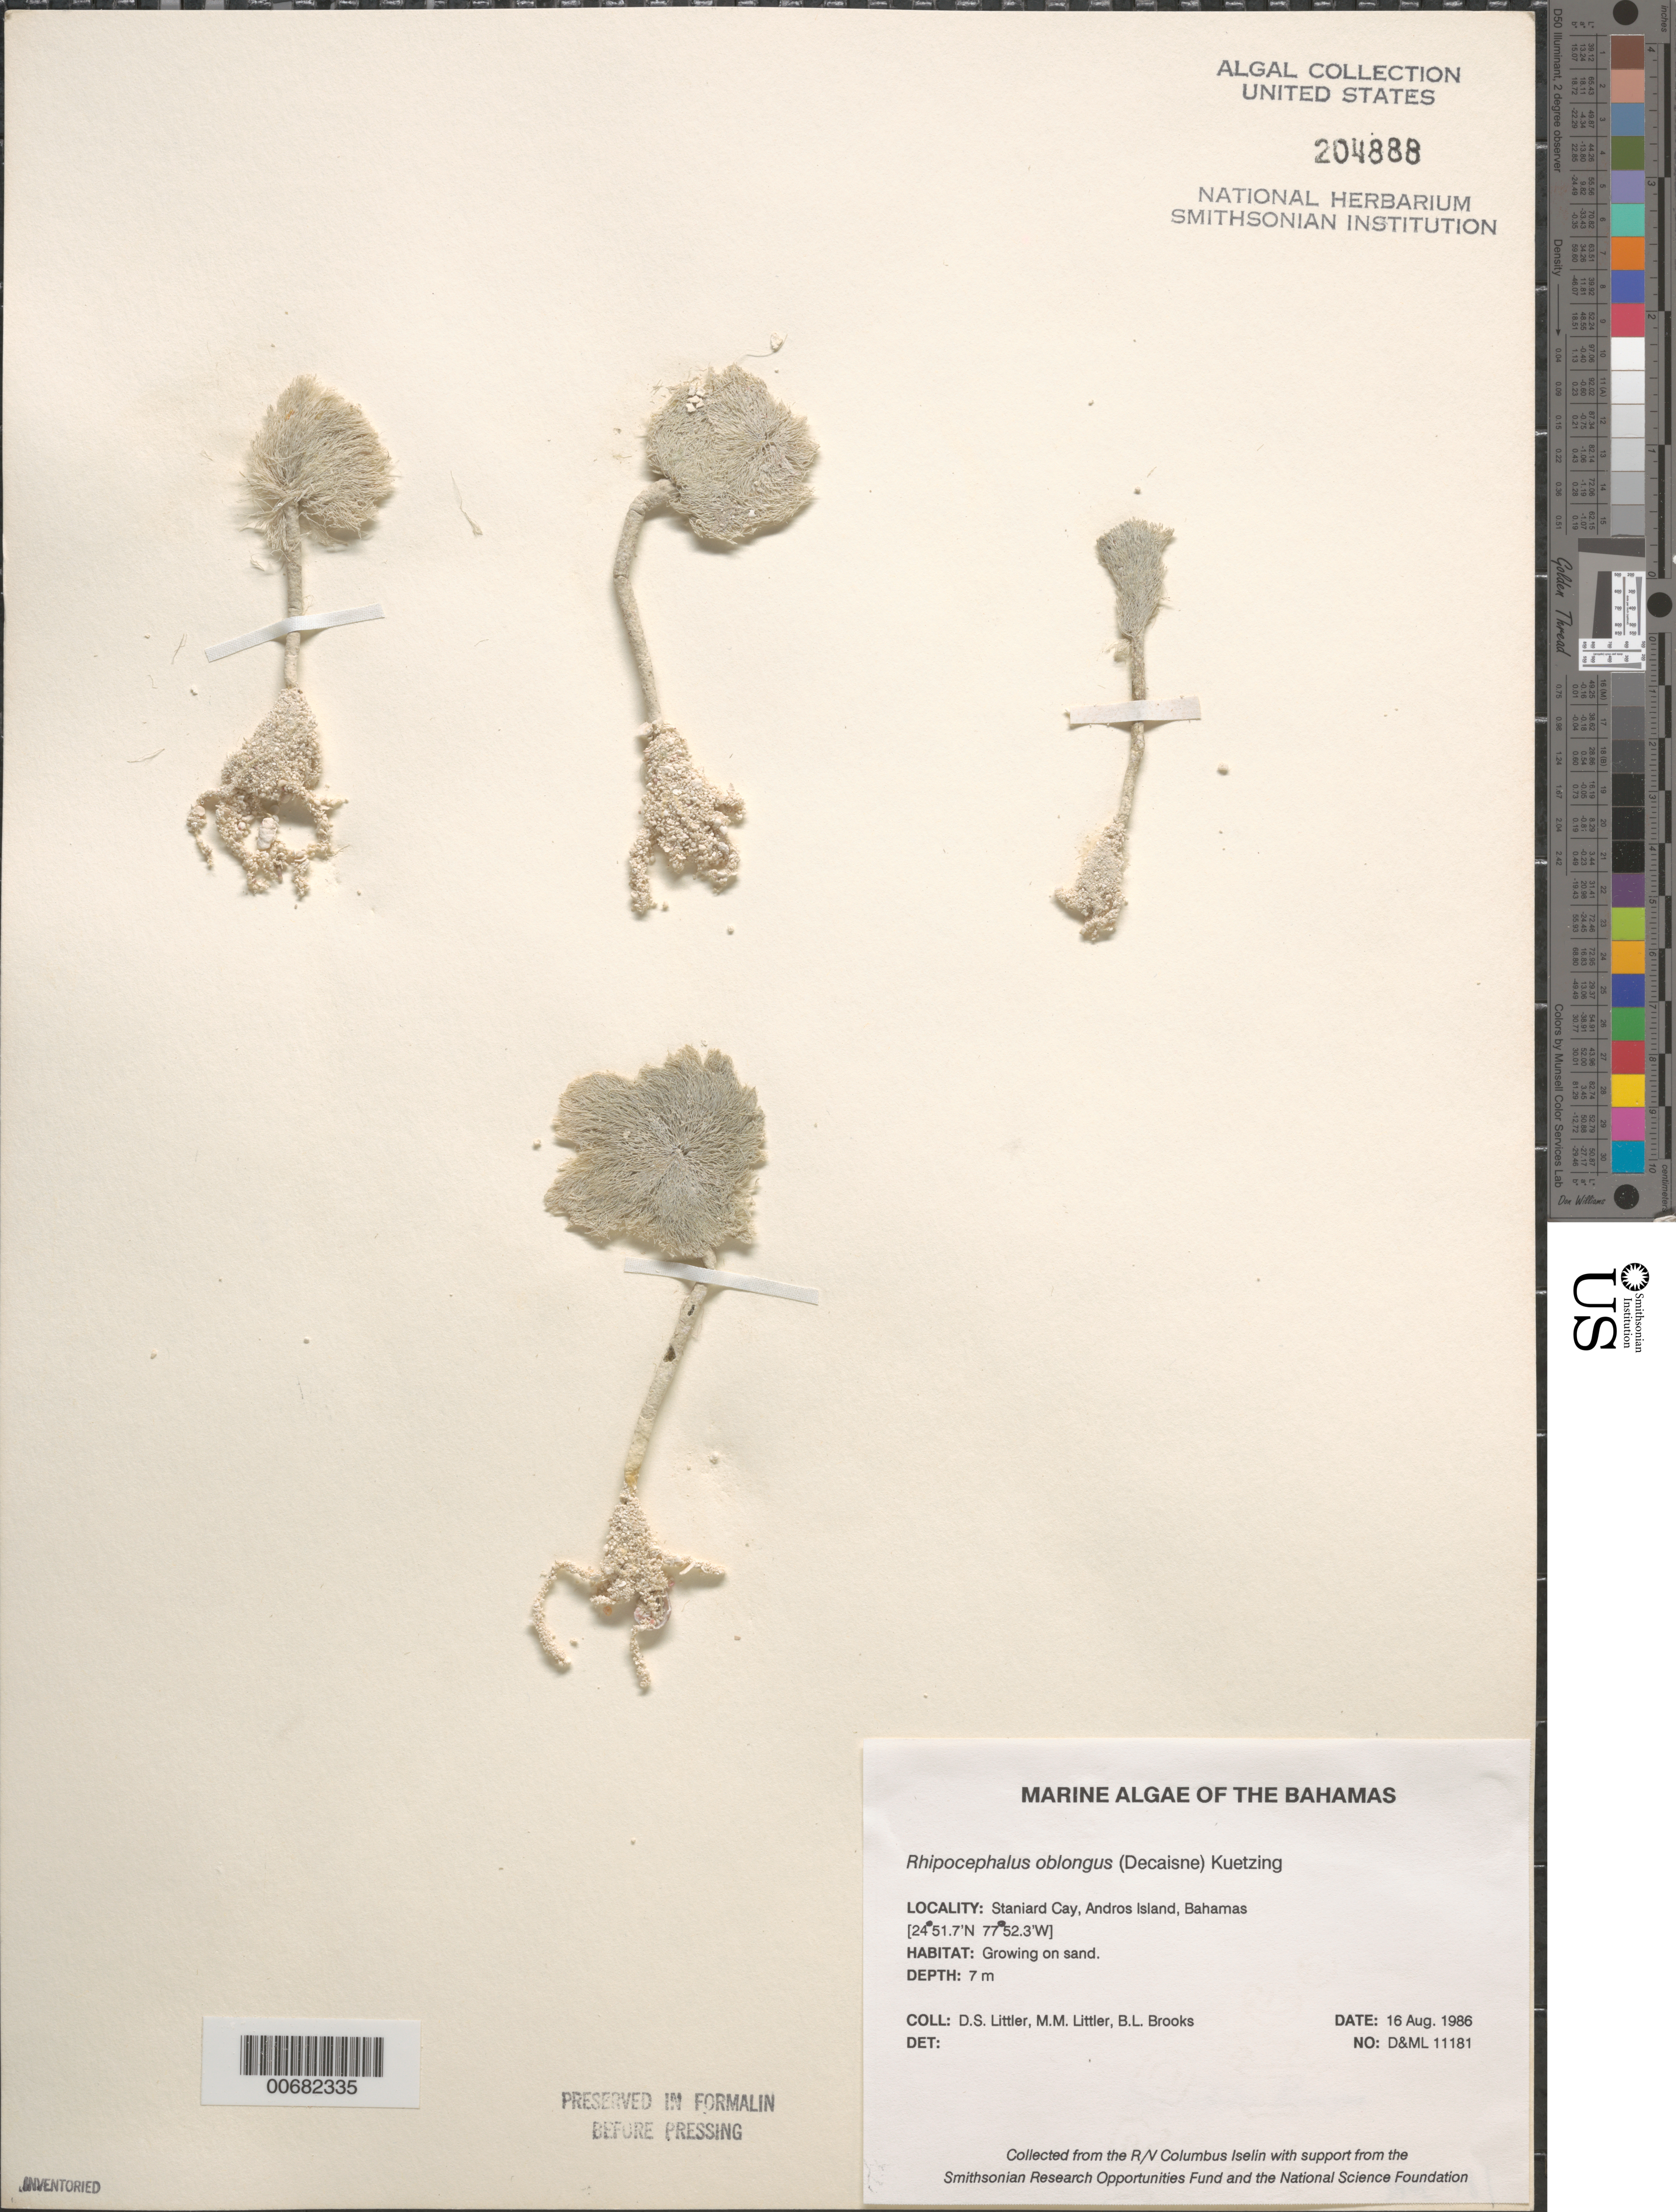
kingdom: Plantae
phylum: Chlorophyta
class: Ulvophyceae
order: Bryopsidales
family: Udoteaceae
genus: Rhipocephalus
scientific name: Rhipocephalus oblongus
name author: (Decne.) Kütz.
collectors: D. S. Littler, M. M. Littler & B. Brooks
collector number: D&ML 11181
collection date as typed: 16 Aug 1986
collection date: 1986-08-16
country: Bahamas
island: Staniard Cay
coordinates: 24 51.7' N, 77 52.3' W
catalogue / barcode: US 204888